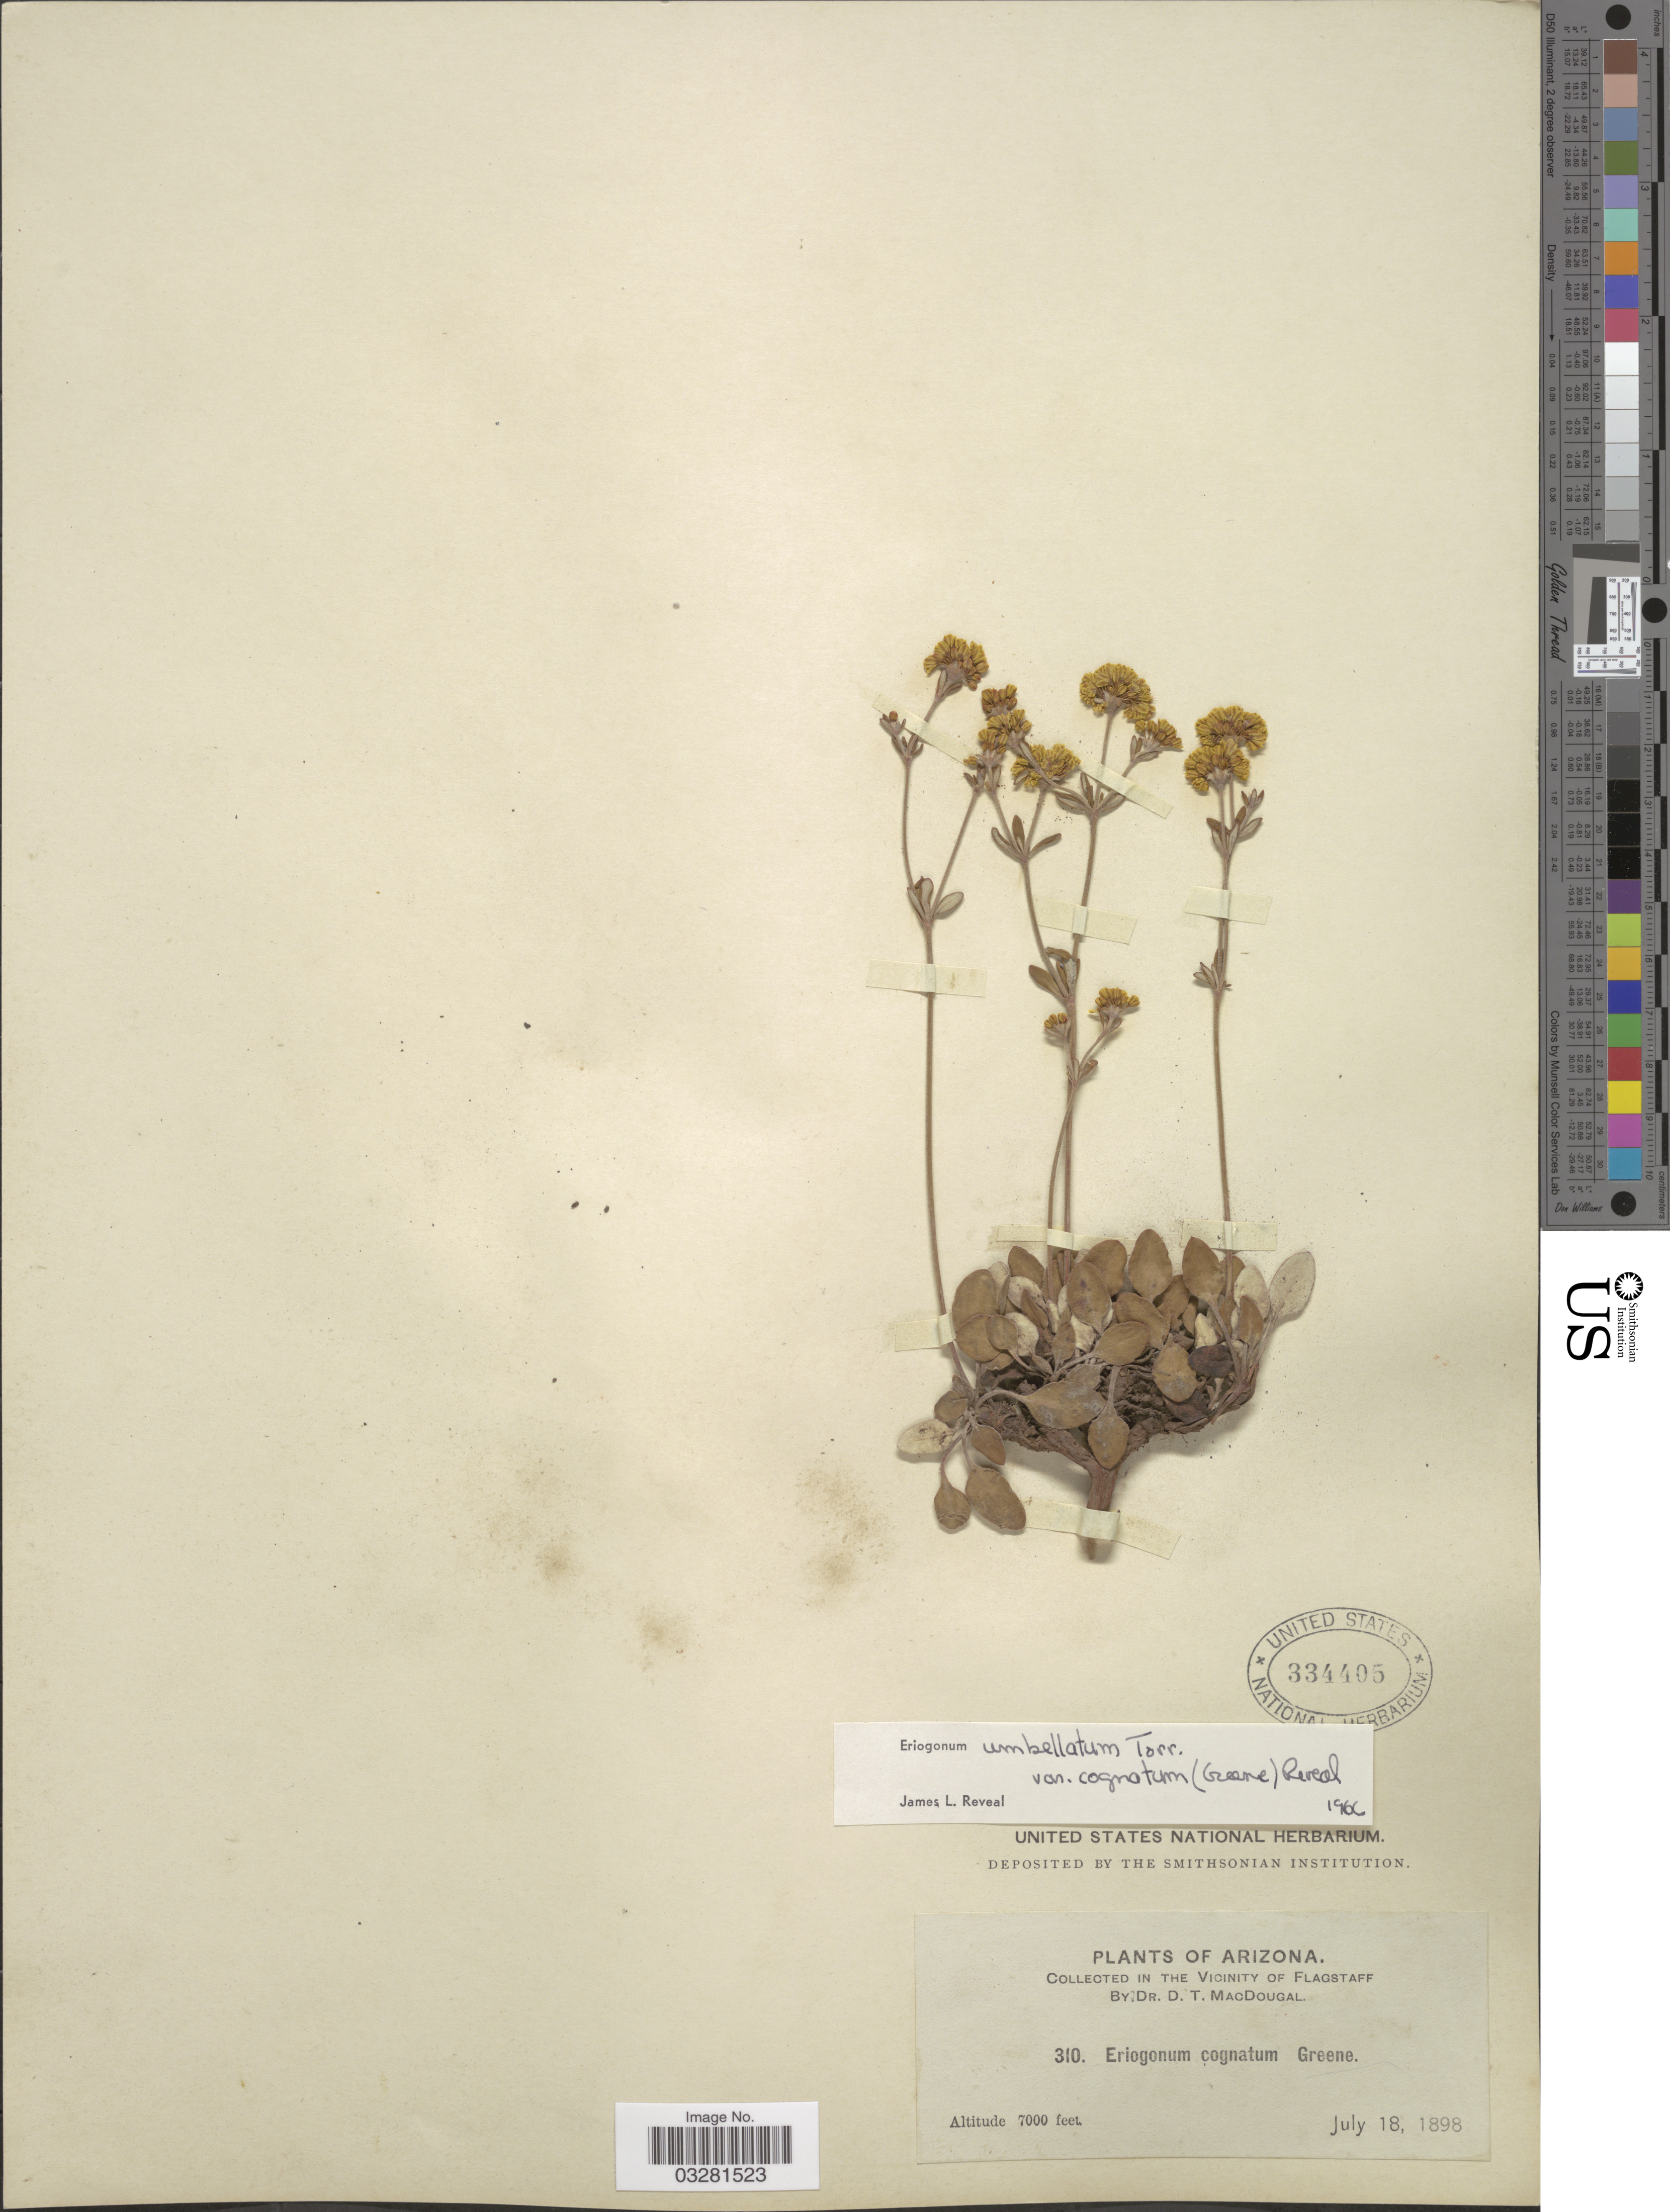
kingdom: Plantae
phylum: Tracheophyta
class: Magnoliopsida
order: Caryophyllales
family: Polygonaceae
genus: Eriogonum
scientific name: Eriogonum umbellatum var. cognatum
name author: (Greene) Reveal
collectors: D. T. MacDougal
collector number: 310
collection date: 1898-07-18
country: United States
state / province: Arizona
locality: Vicinity of Flagstaff.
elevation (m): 2134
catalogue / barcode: US 334405